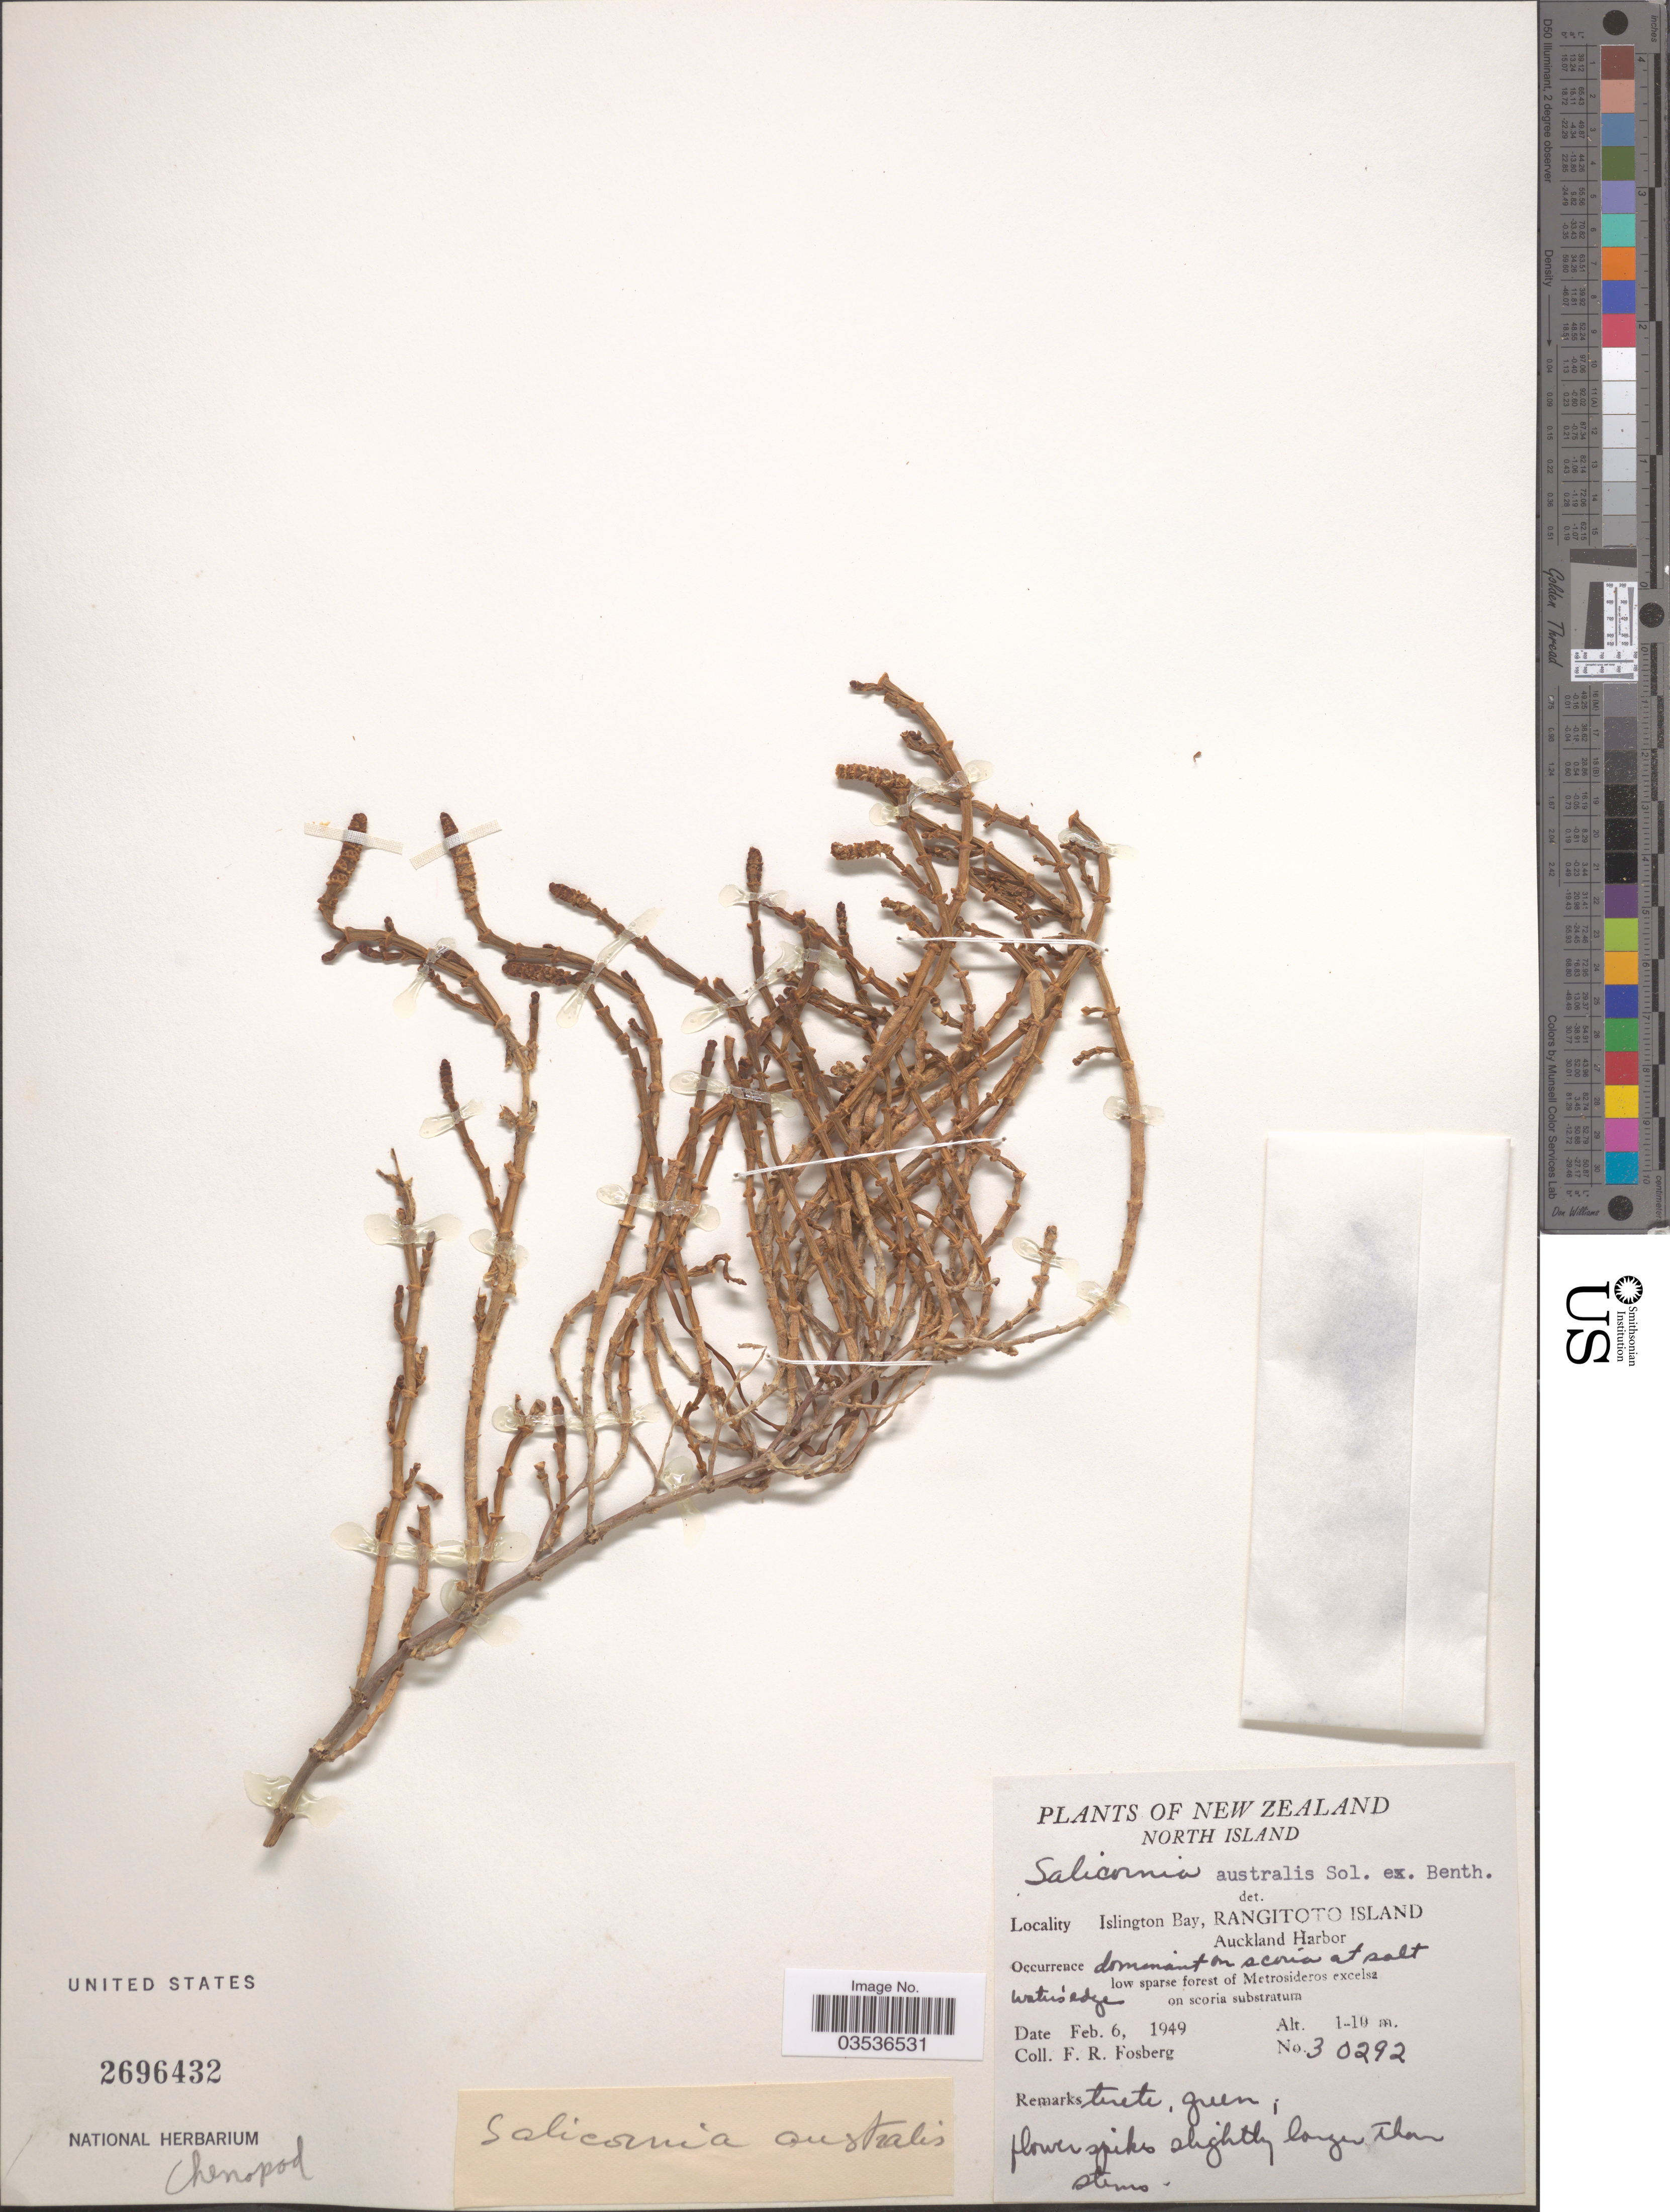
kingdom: Plantae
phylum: Tracheophyta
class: Magnoliopsida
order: Caryophyllales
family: Amaranthaceae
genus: Salicornia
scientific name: Salicornia quinqueflora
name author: Bunge ex Ung.-Sternb.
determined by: Strong, Mark T., (BOT), Smithsonian Institution - National Museum of Natural History (UNITED STATES)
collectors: F. R. Fosberg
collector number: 30292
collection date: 1949-02-06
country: New Zealand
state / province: Auckland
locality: North Island. Islington Bay, Rangitoto Island. Auckland Harbor.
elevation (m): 1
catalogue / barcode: US 2696432